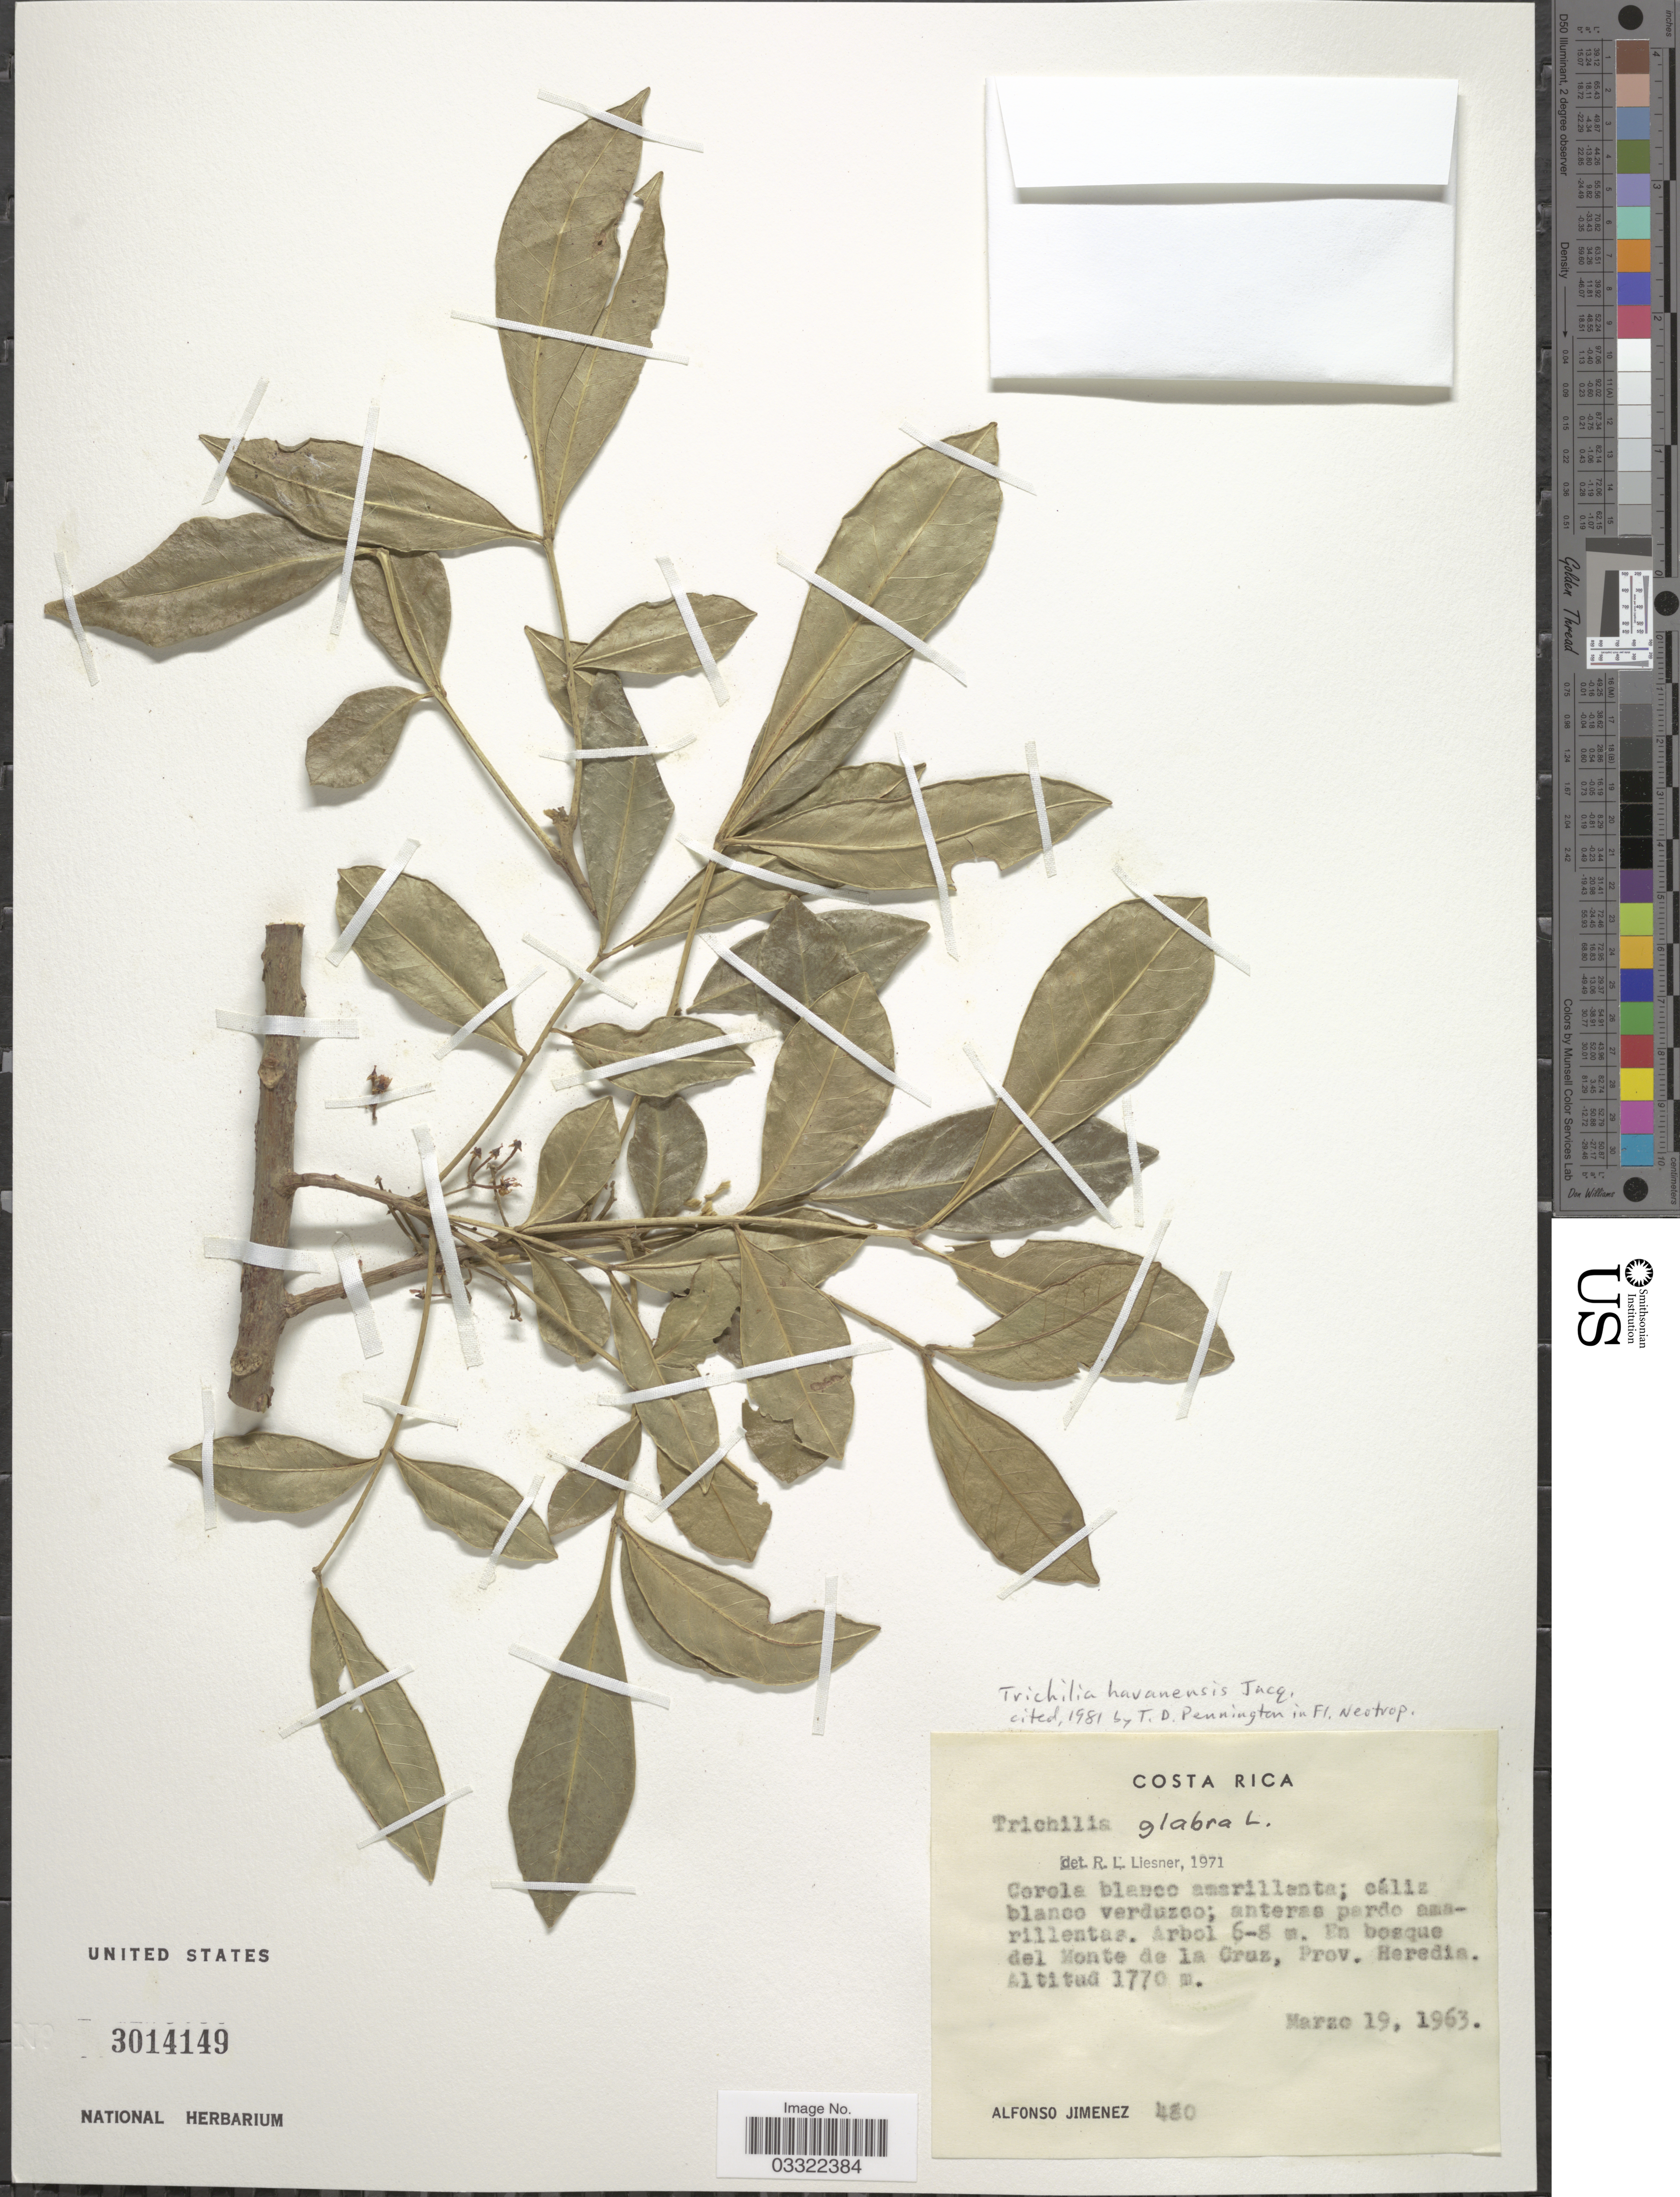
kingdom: Plantae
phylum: Tracheophyta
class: Magnoliopsida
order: Sapindales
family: Meliaceae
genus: Trichilia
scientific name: Trichilia havanensis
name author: Jacq.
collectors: A. Jiménez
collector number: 480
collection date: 1963-03-19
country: Costa Rica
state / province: Heredia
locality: En bosque del Monte de la Cruz.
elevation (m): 1770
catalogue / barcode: US 3014149